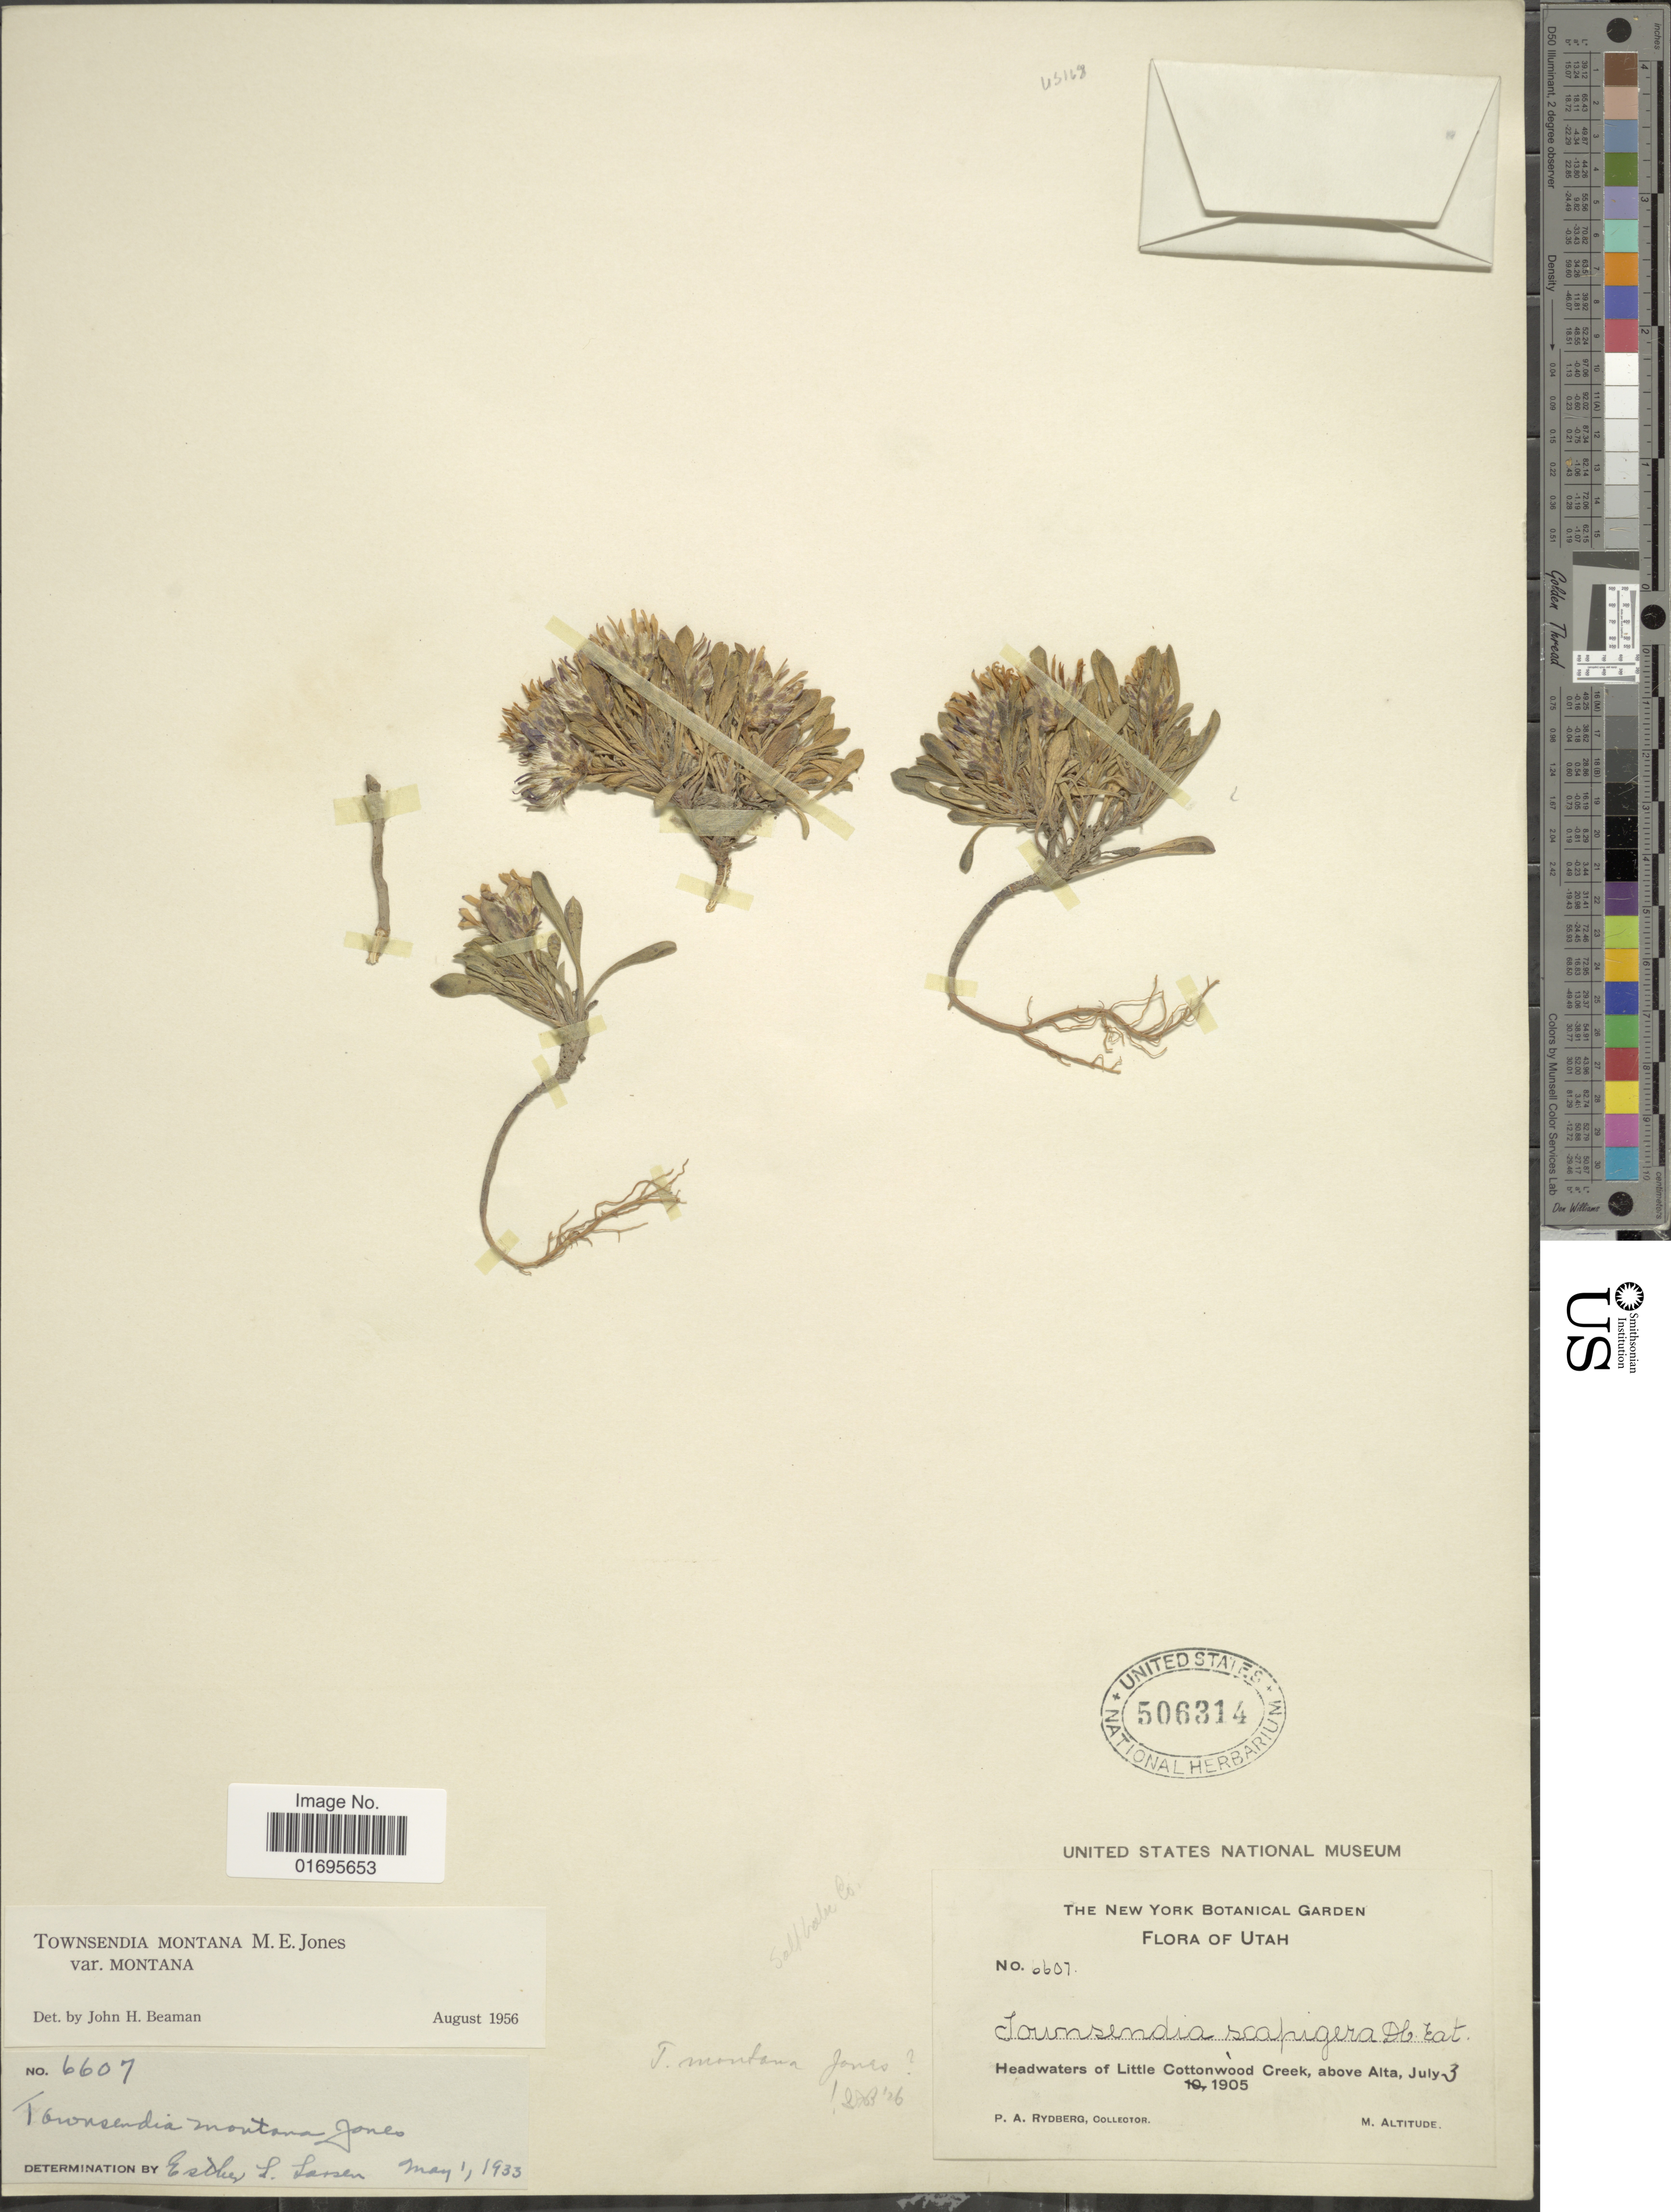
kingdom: Plantae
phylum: Tracheophyta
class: Magnoliopsida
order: Asterales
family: Asteraceae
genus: Townsendia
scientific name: Townsendia montana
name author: M.E. Jones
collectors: P. A. Rydberg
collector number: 6607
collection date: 1905-07-03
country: United States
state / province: Utah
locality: Headwaters of Little Cottonwood Creek, above Alta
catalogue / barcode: US 506314